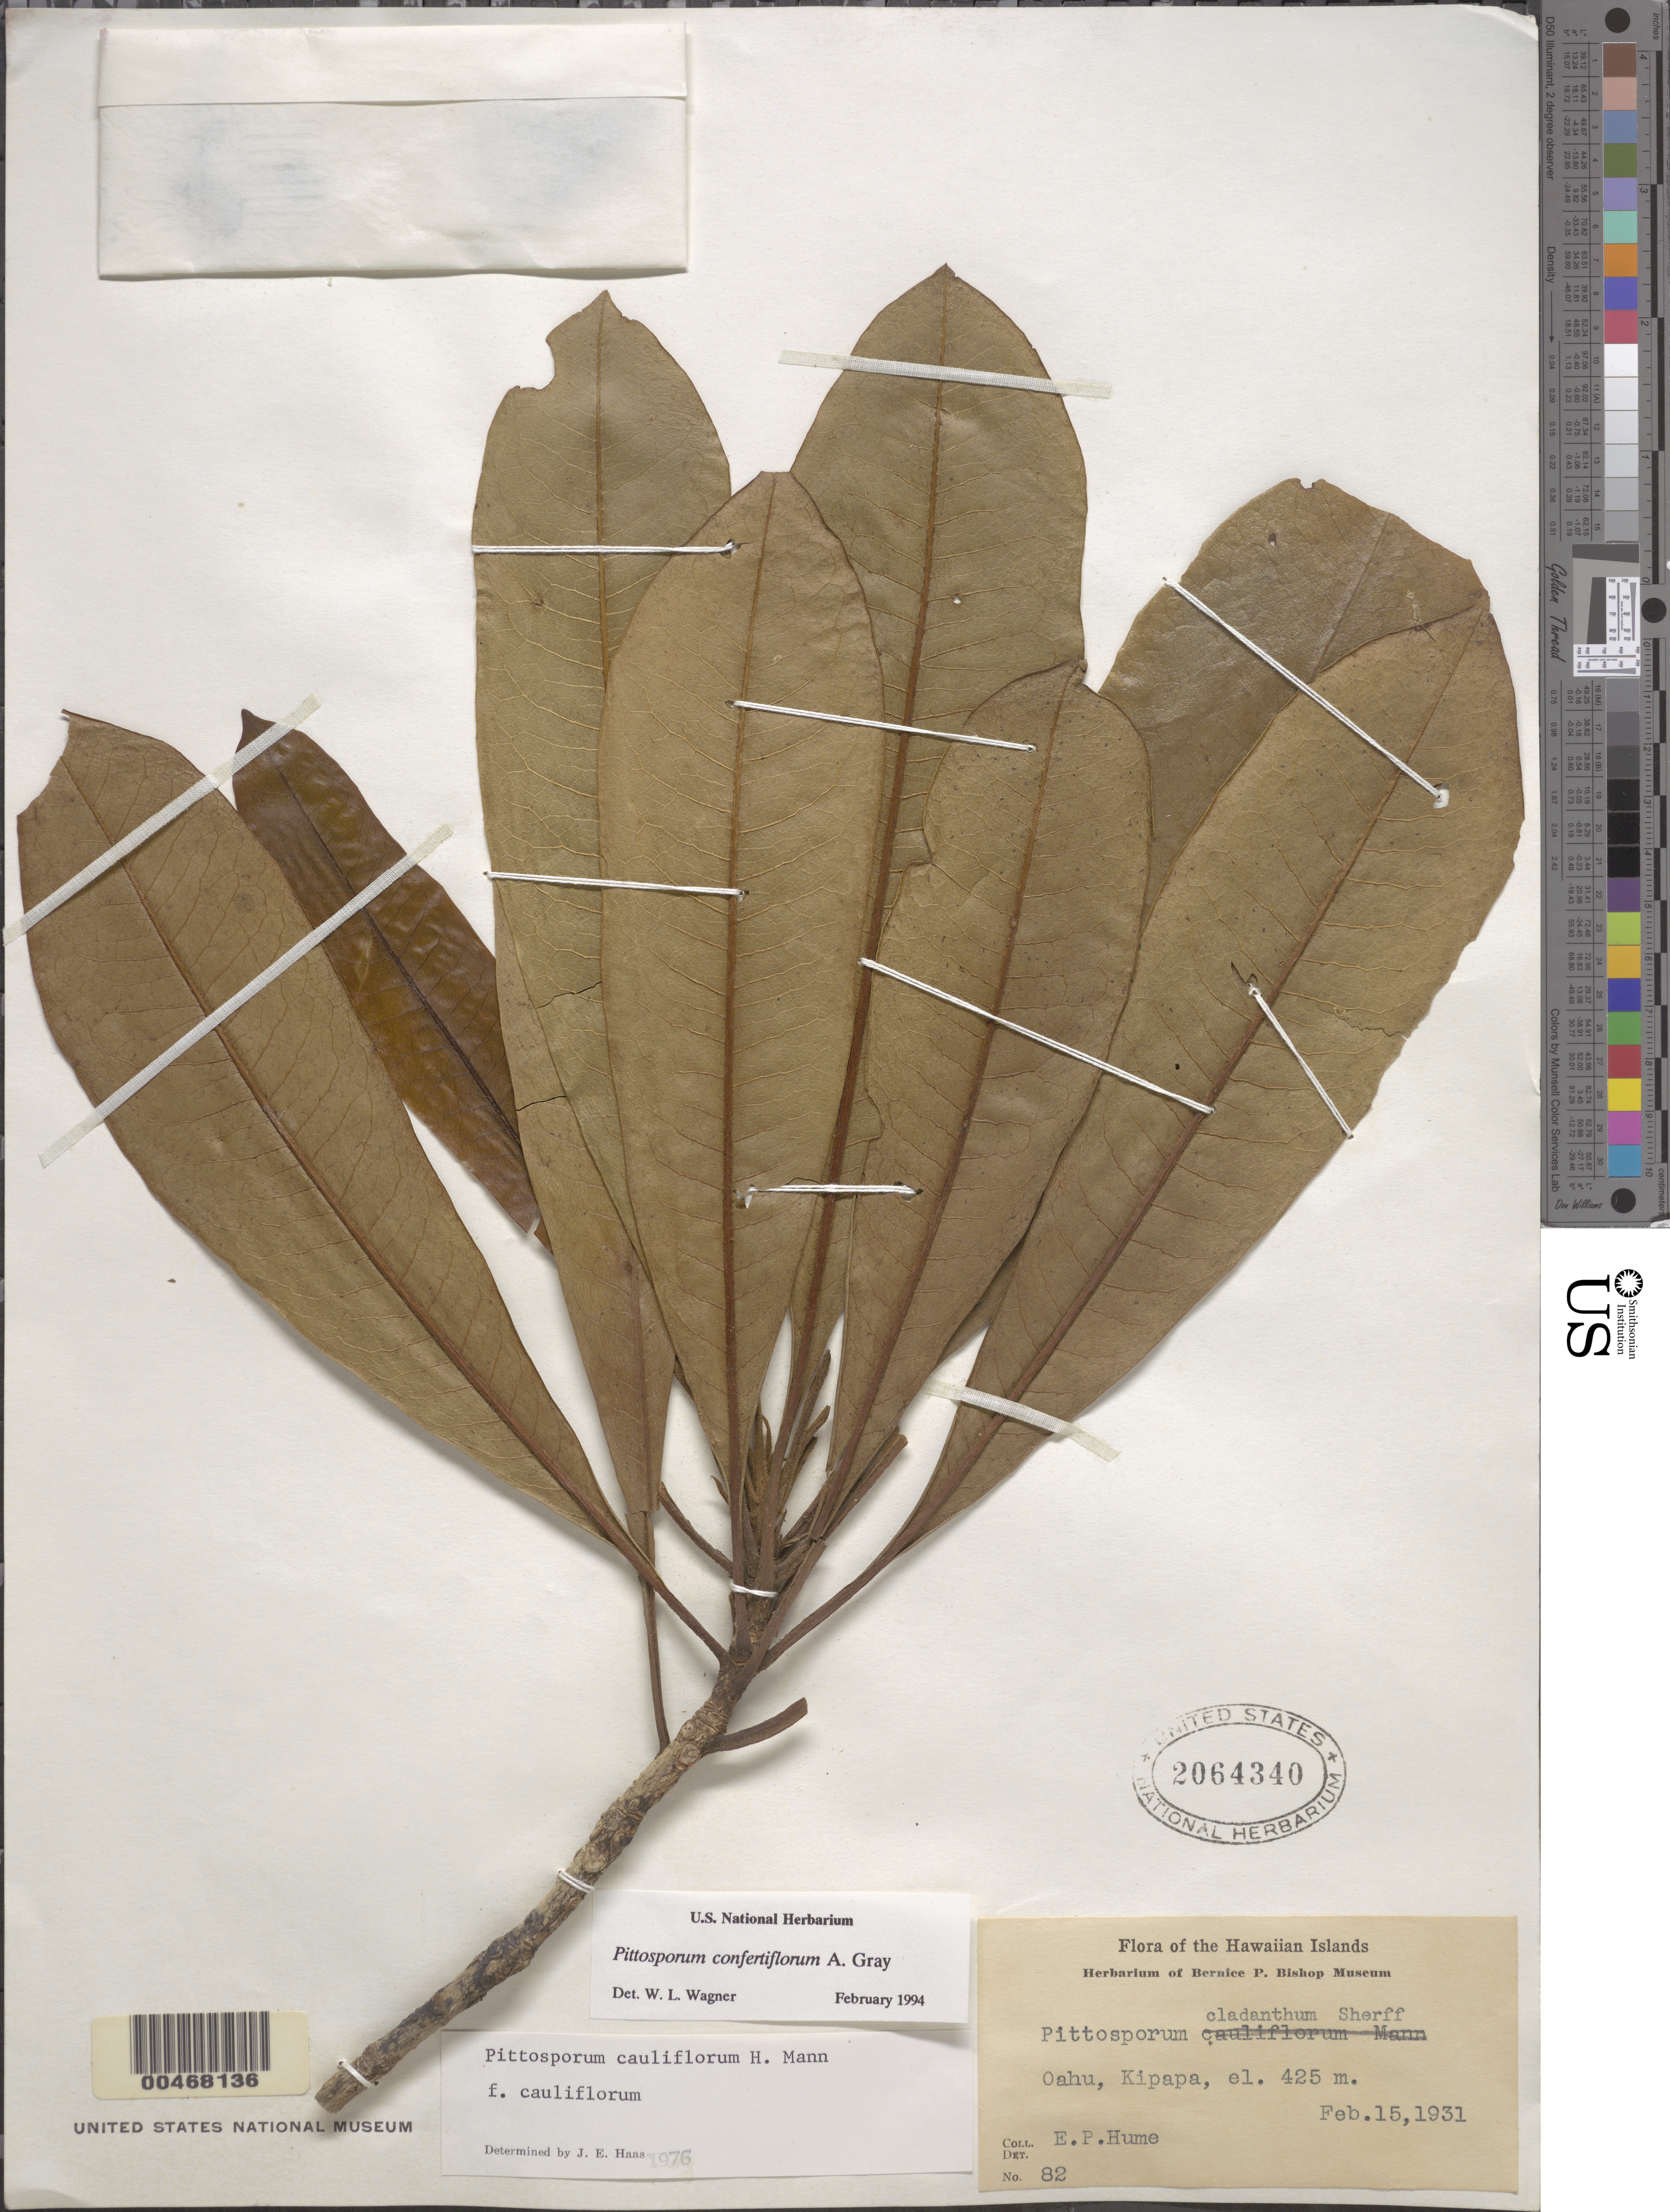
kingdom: Plantae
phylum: Tracheophyta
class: Magnoliopsida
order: Apiales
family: Pittosporaceae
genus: Pittosporum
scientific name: Pittosporum confertiflorum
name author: A. Gray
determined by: Wagner, W. L., (BOT), Smithsonian Institution - National Museum of Natural History (UNITED STATES)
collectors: E. Hume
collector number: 82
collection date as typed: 15 Feb 1931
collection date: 1931-02-15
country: United States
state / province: Hawaii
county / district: Honolulu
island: Oahu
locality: Kipapa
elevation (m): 425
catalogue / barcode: US 2064340